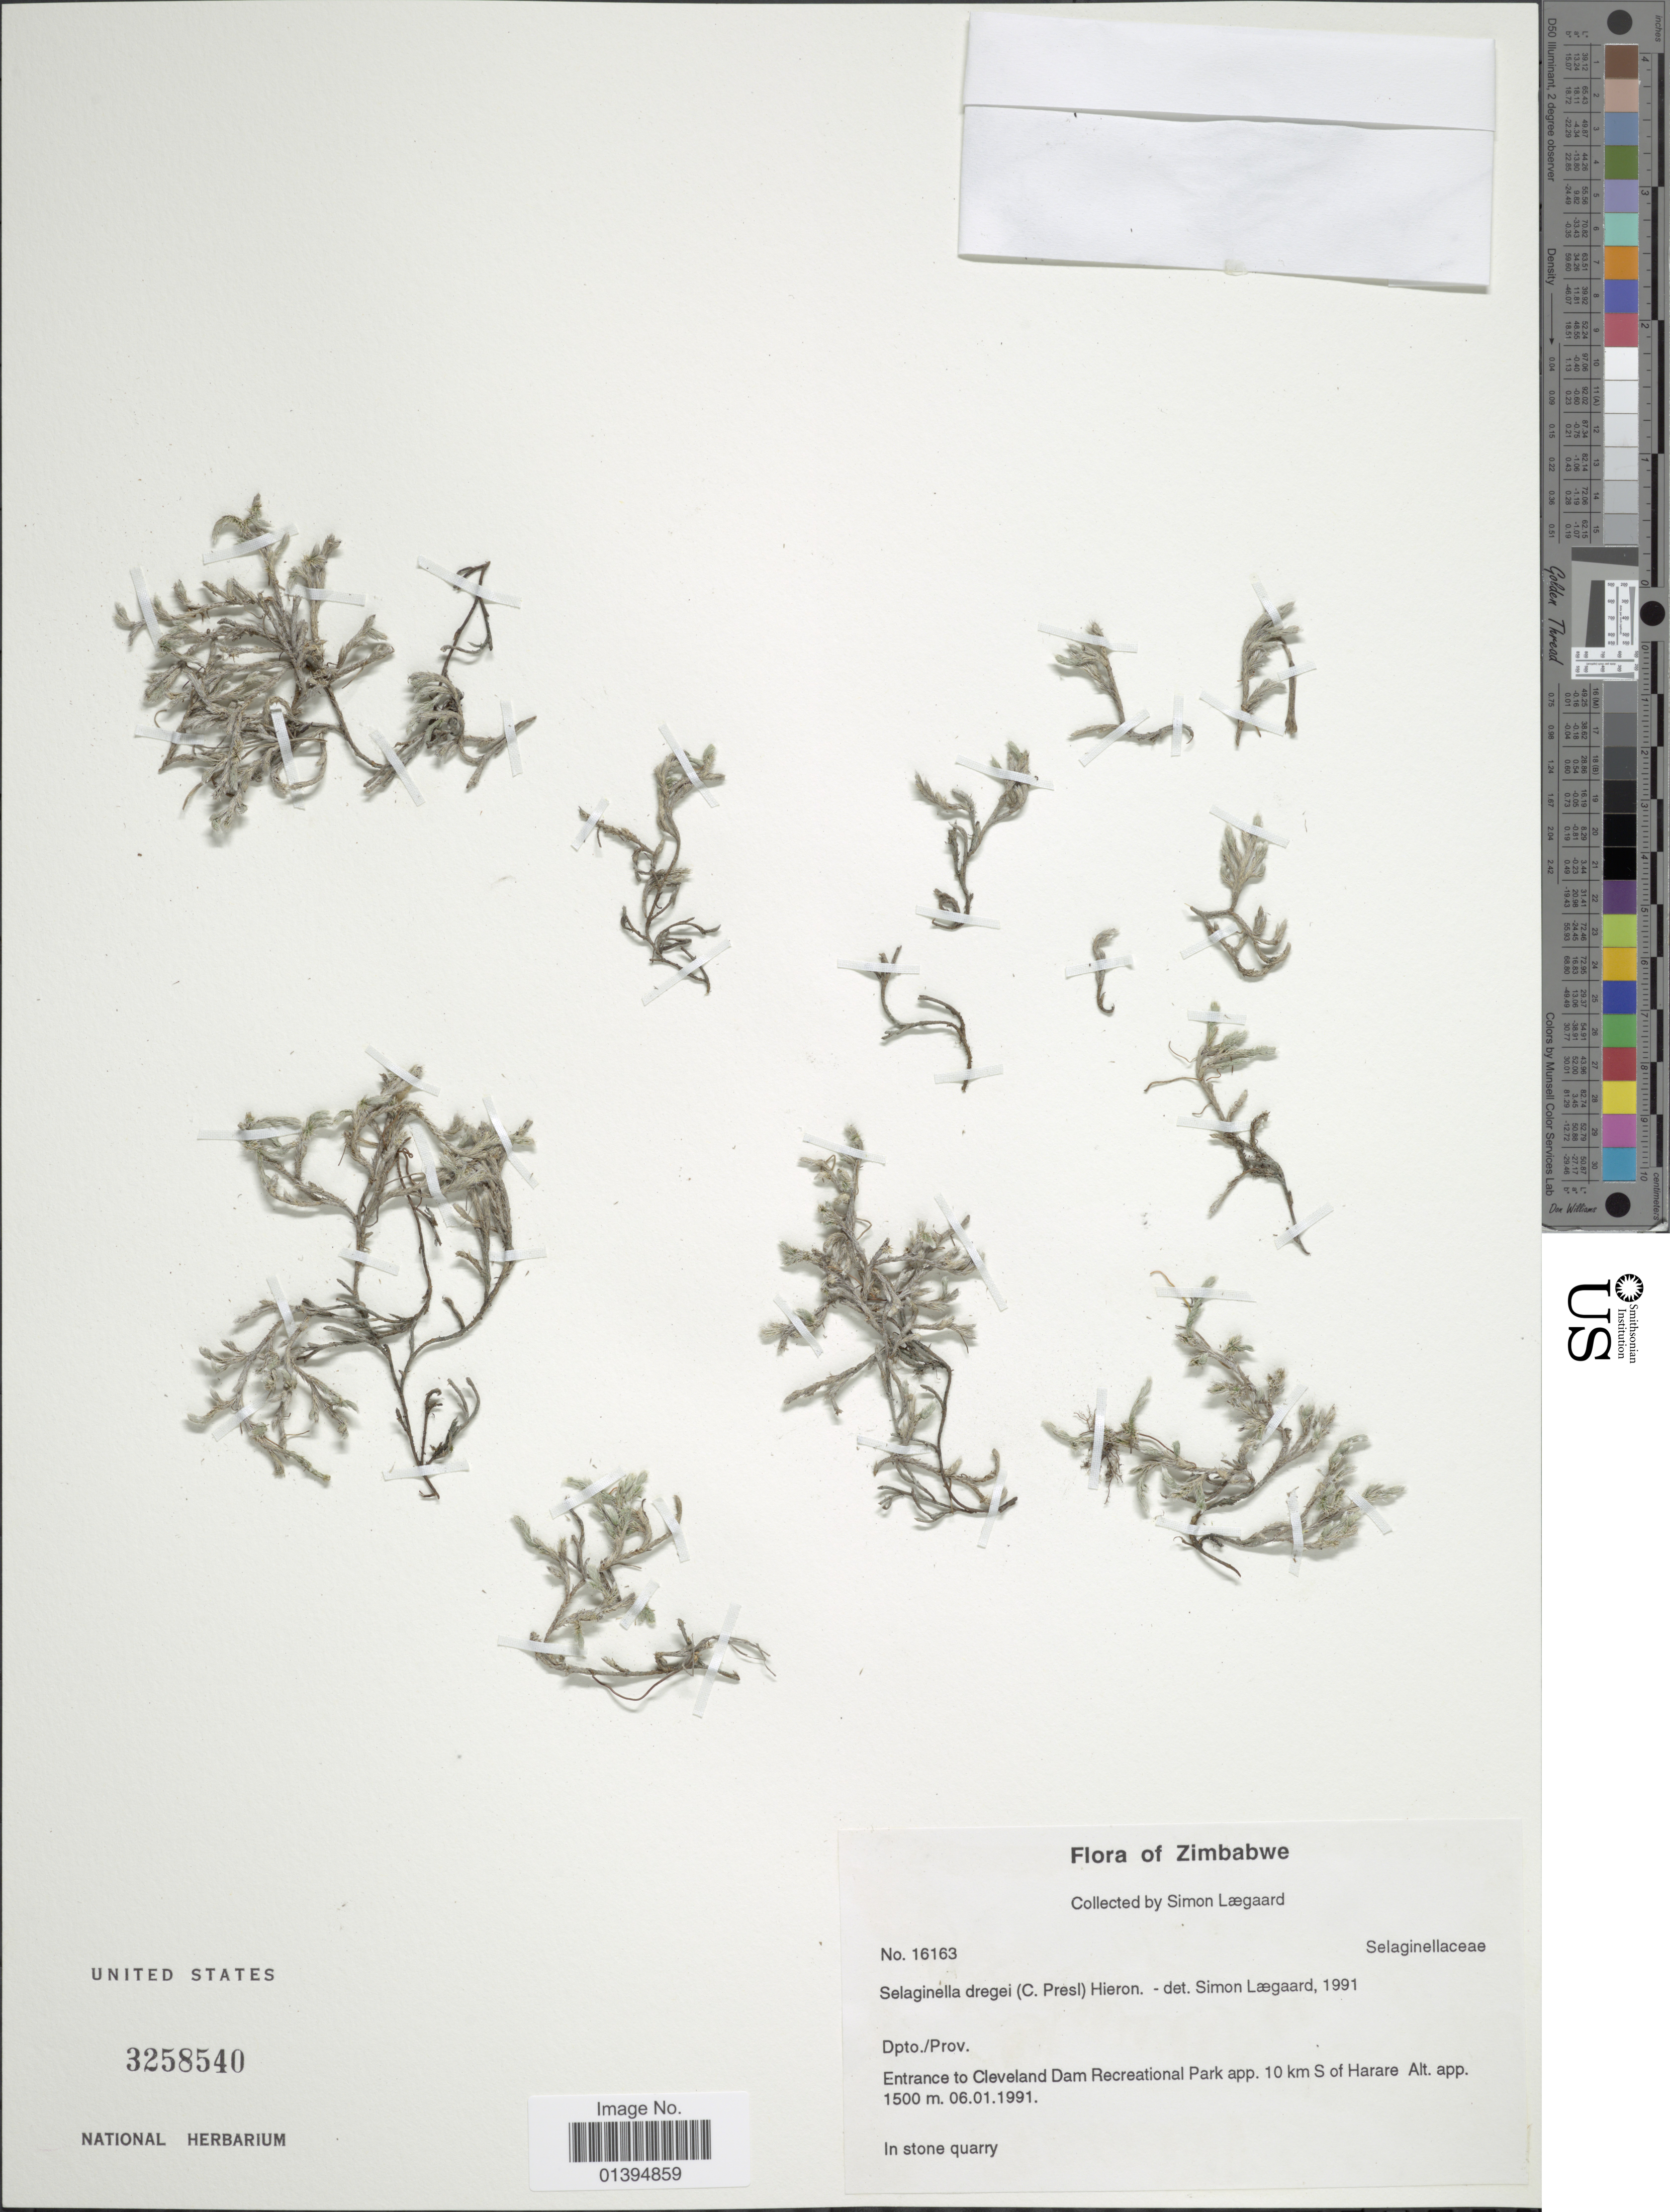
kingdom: Plantae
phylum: Tracheophyta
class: Lycopodiopsida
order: Selaginellales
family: Selaginellaceae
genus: Selaginella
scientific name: Selaginella dregei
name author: (C. Presl) Hieron.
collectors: S. Lægaard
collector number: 16163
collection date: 1991-01-06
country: Zimbabwe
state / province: Harare (city)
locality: Dpto./prov. Entrance to Cleveland Dam Recreational Park app. 10 km S of Harare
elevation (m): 1500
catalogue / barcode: US 3258540